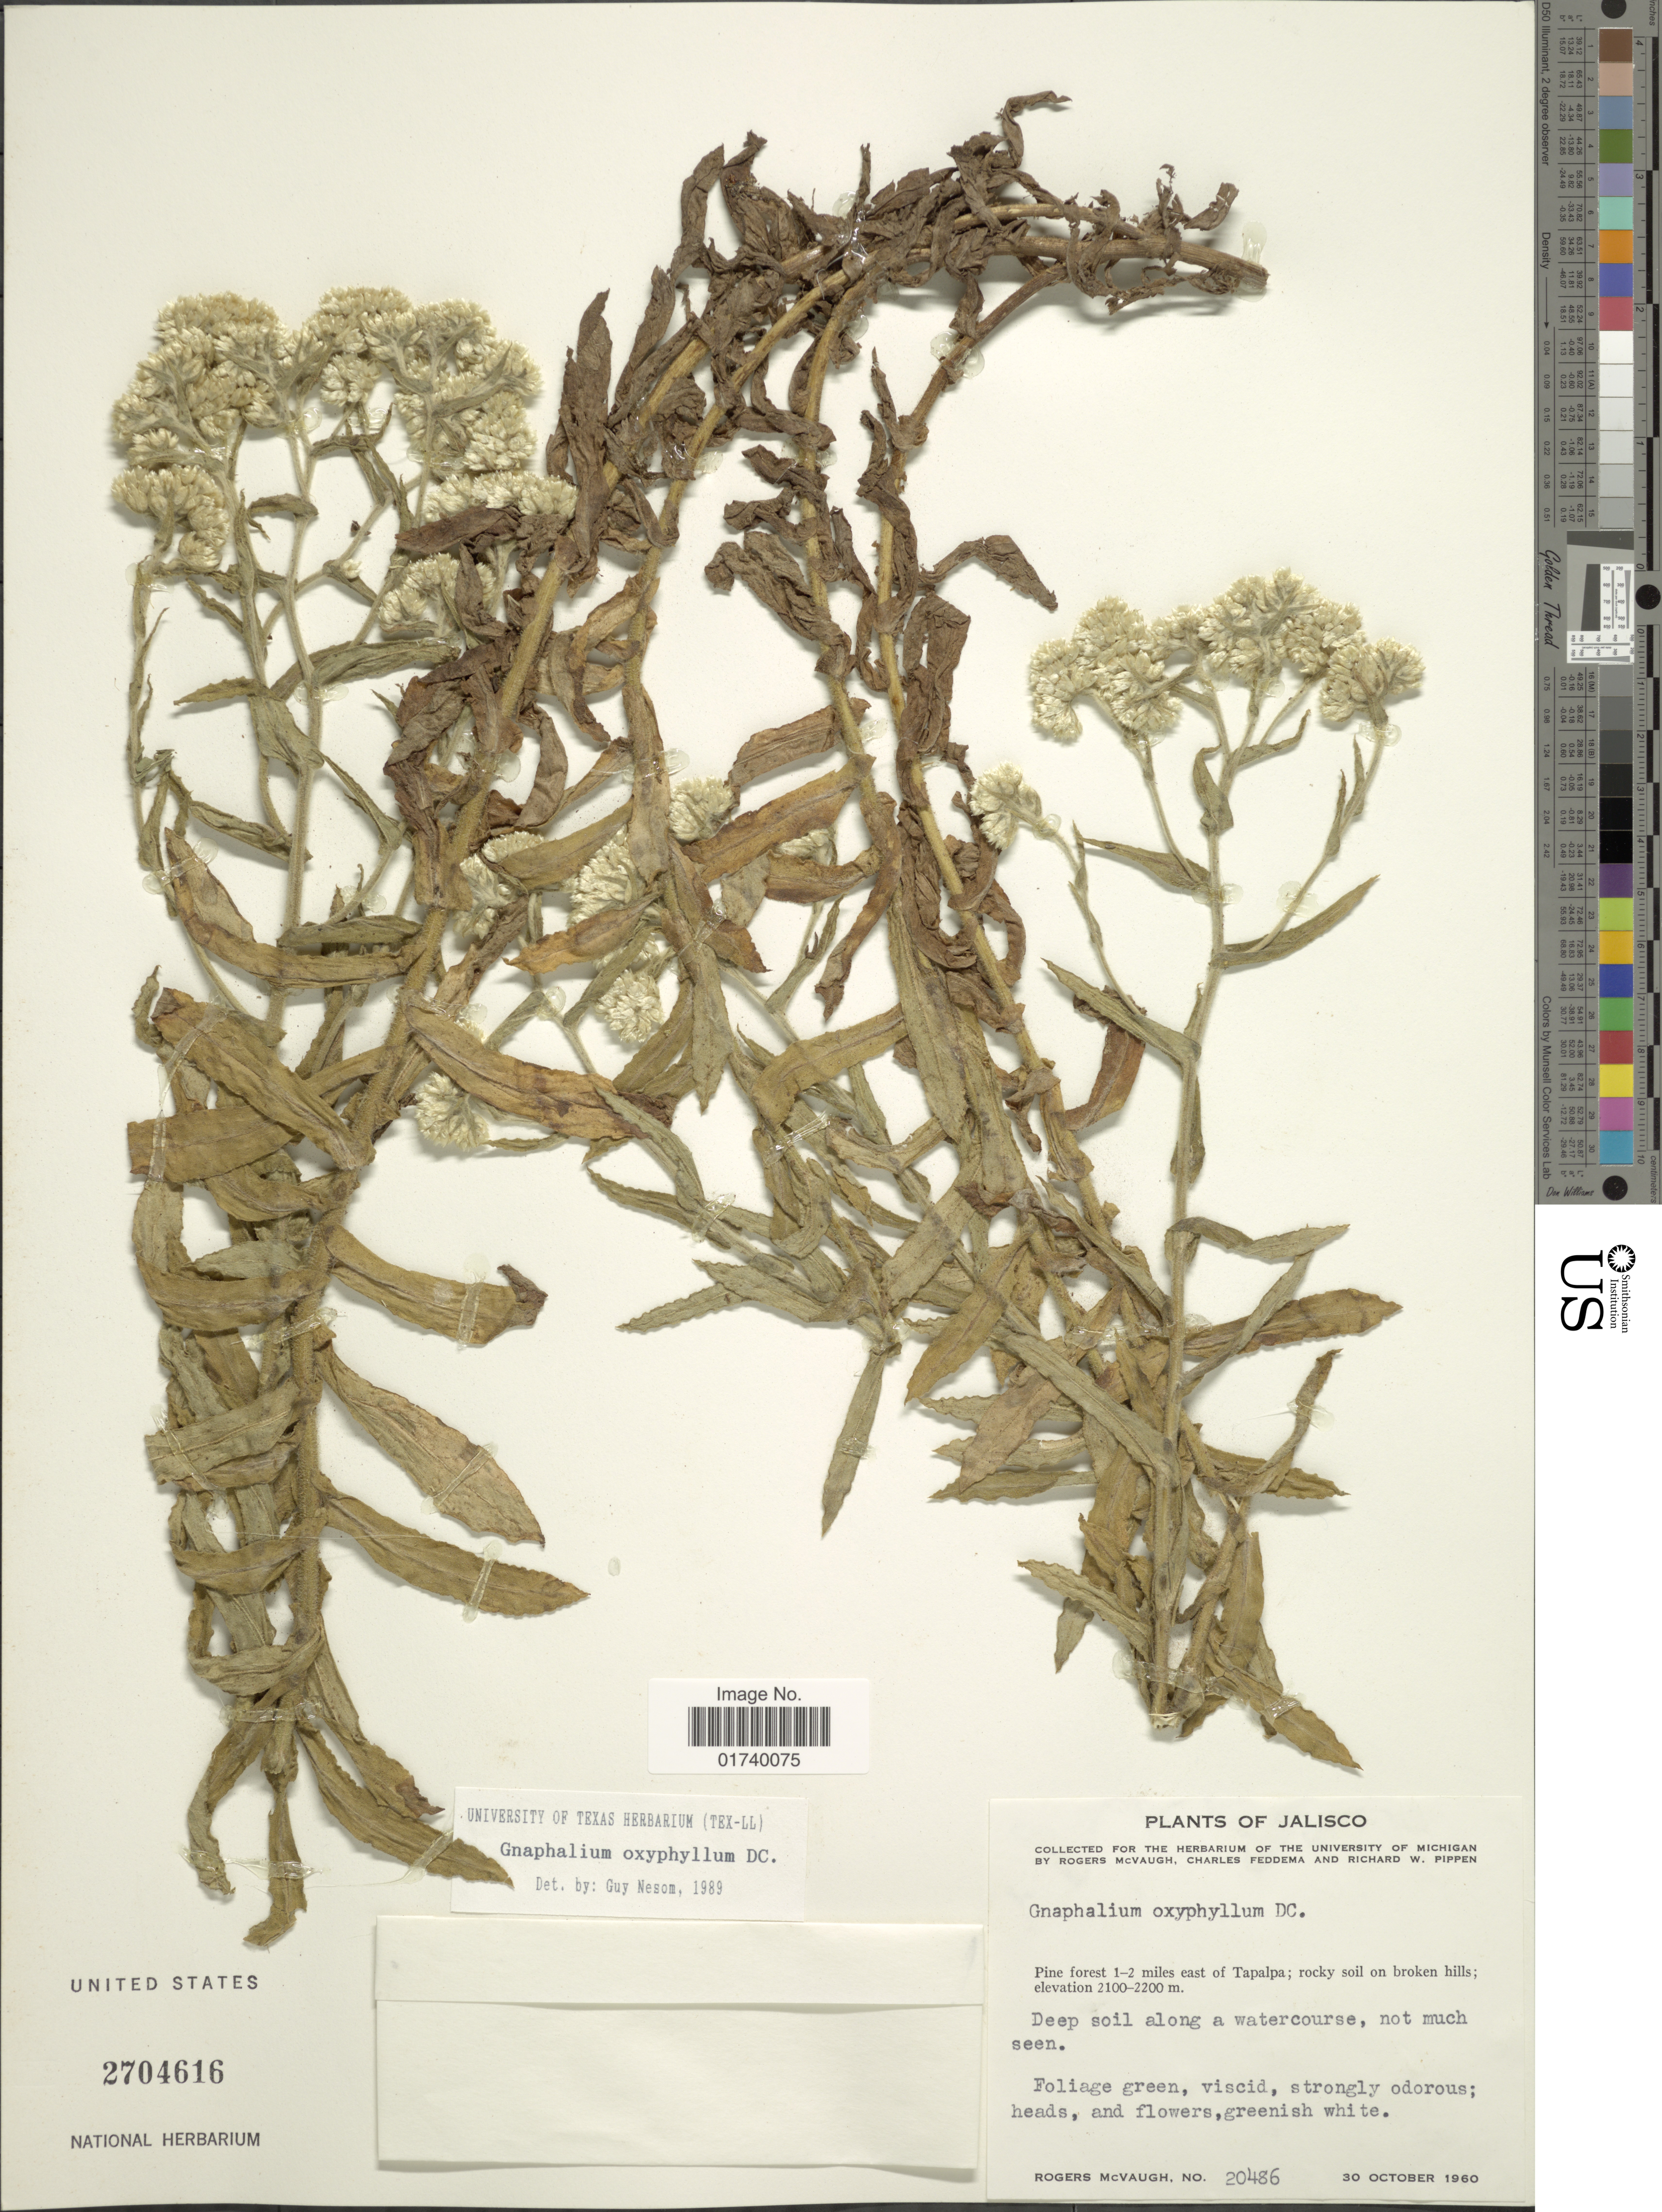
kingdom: Plantae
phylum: Tracheophyta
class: Magnoliopsida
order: Asterales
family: Asteraceae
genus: Pseudognaphalium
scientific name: Pseudognaphalium oxyphyllum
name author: (DC.) Kirp.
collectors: R. McVaugh, C. Feddema & R. W. Pippen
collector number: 20486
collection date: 1960-10-30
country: Mexico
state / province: Jalisco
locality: Pine forest 1 - 2 miles east of Tapalpa; rocky soil on broken hills.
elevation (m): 2100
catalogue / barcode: US 2704616